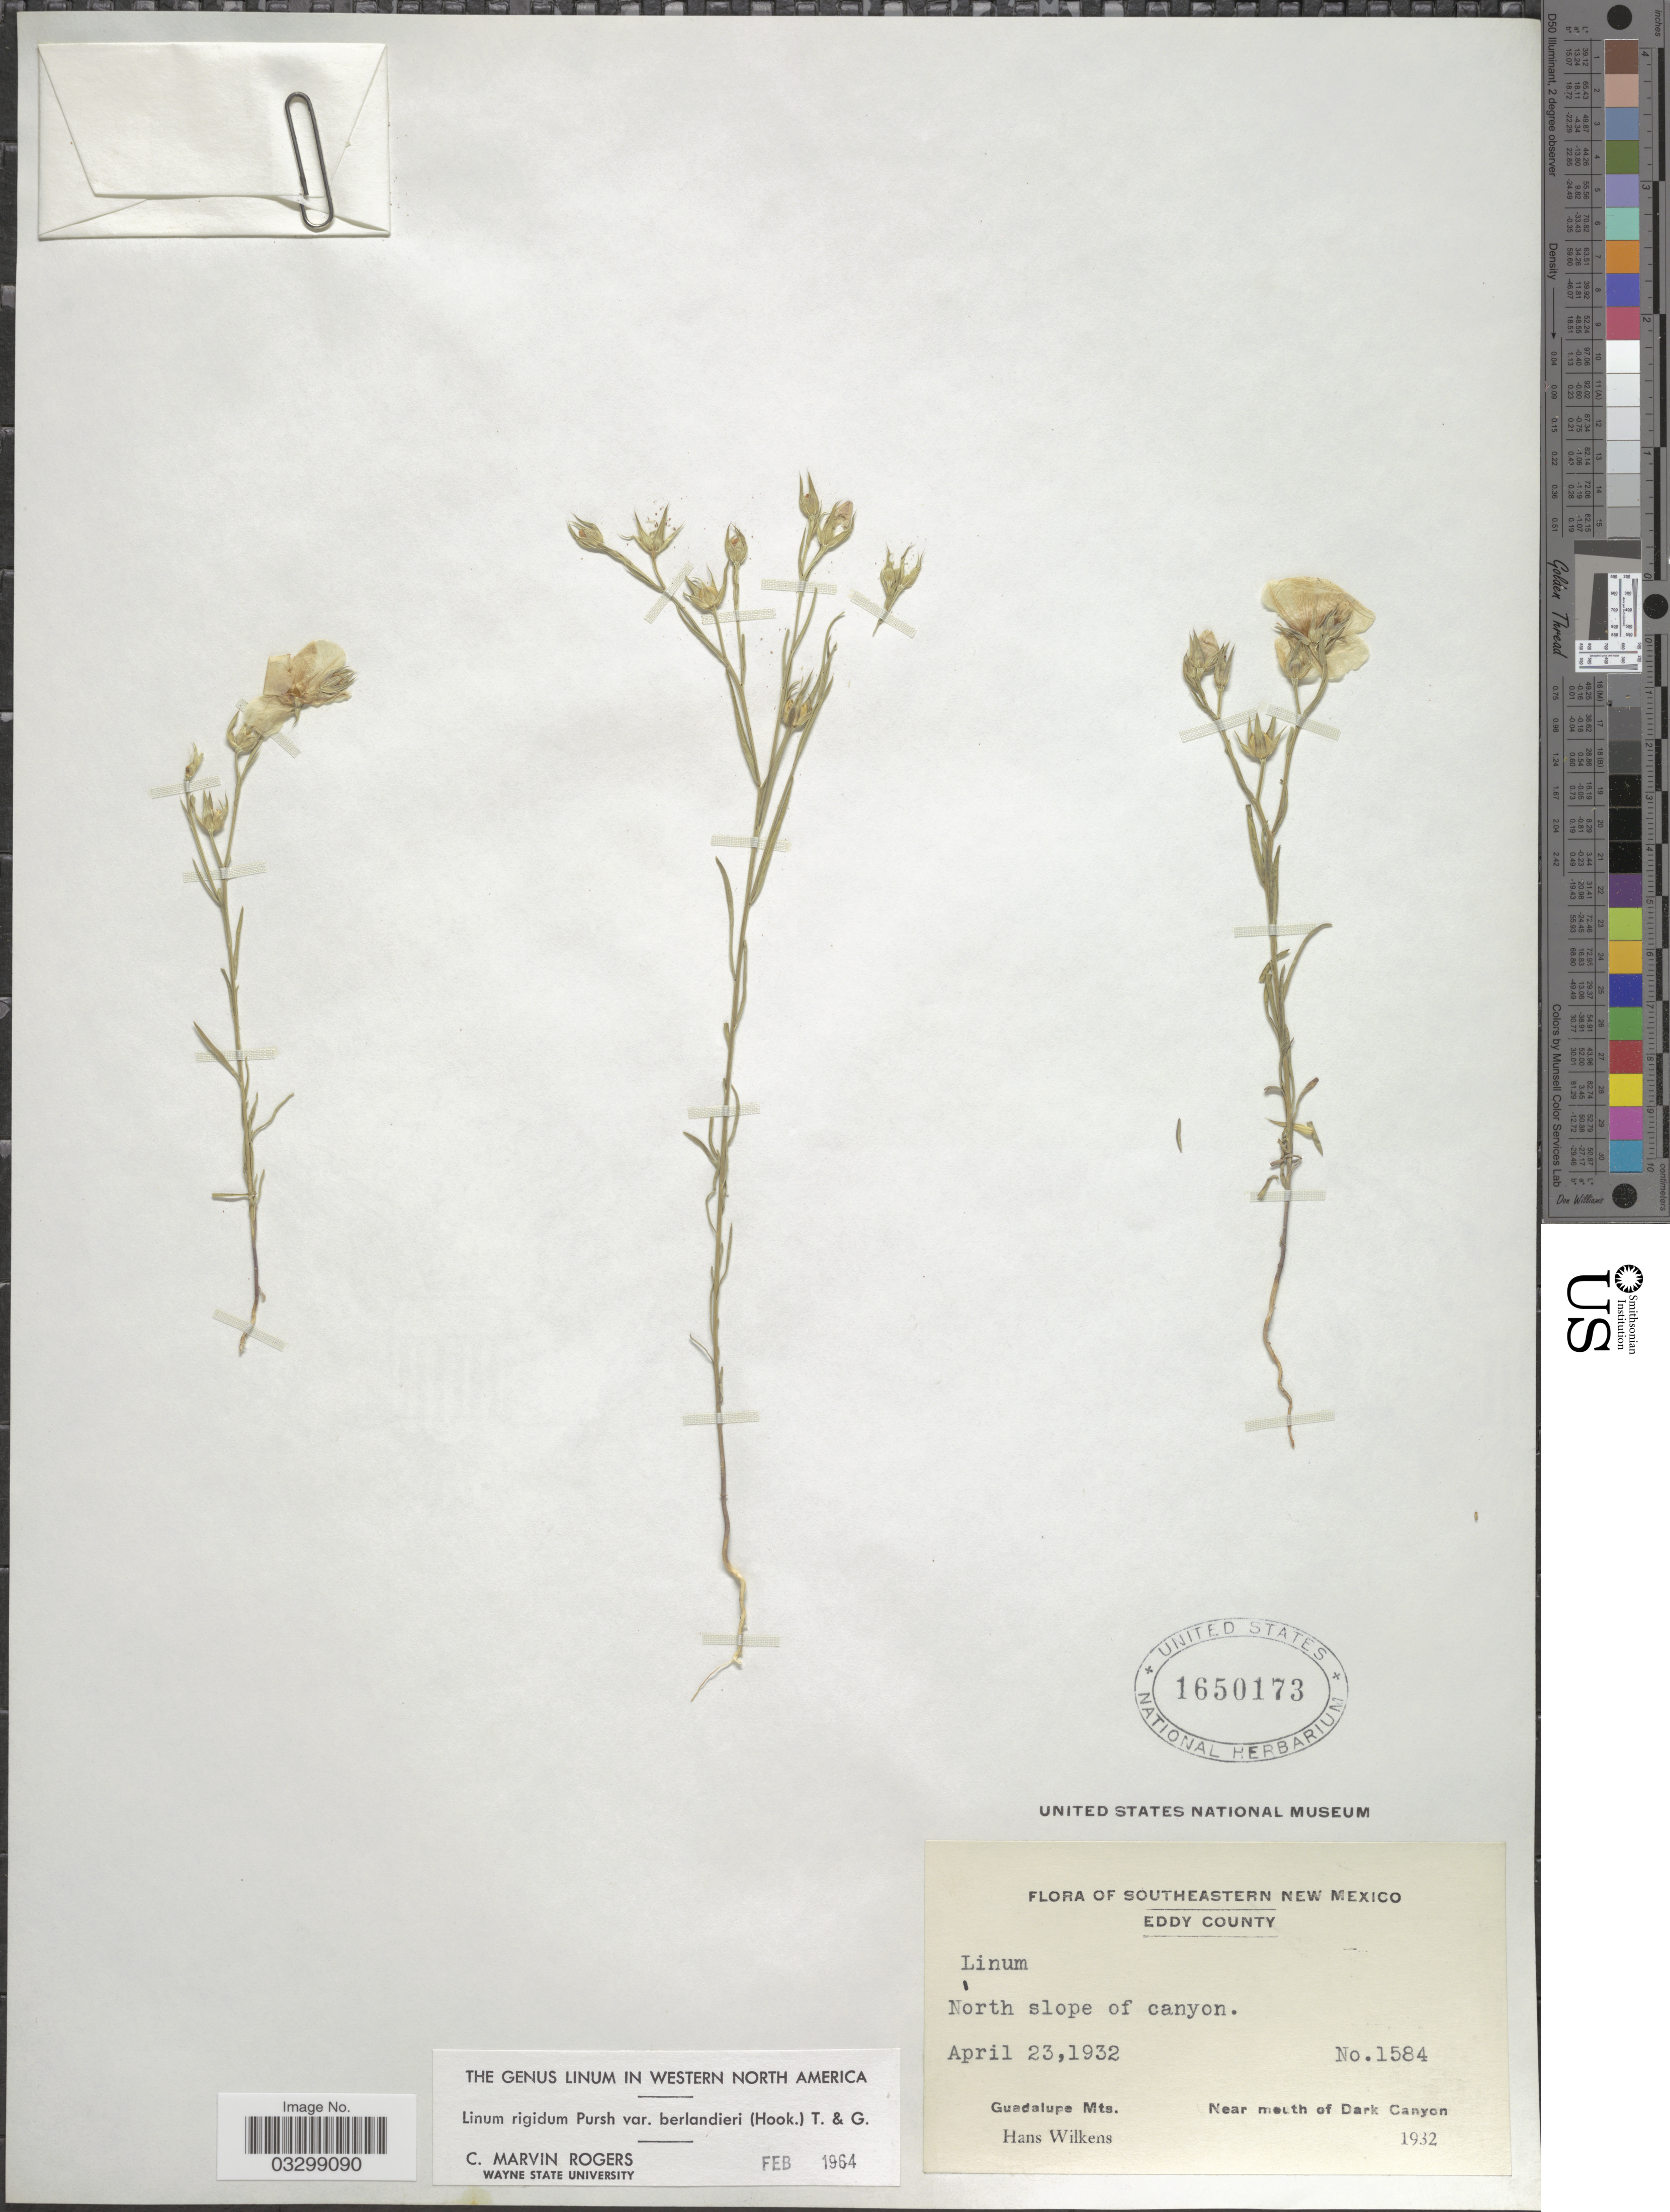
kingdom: Plantae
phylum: Tracheophyta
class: Magnoliopsida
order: Malpighiales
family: Linaceae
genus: Linum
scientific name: Linum rigidum var. berlandieri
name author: Pursh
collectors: H. Wilkens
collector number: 1584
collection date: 1932-04-23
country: United States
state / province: New Mexico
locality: Southeastern New Mexico. Eddy County. North slope of canyon. Guadalupe Mts. Near mouth of Dark Canyon.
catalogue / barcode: US 1650173